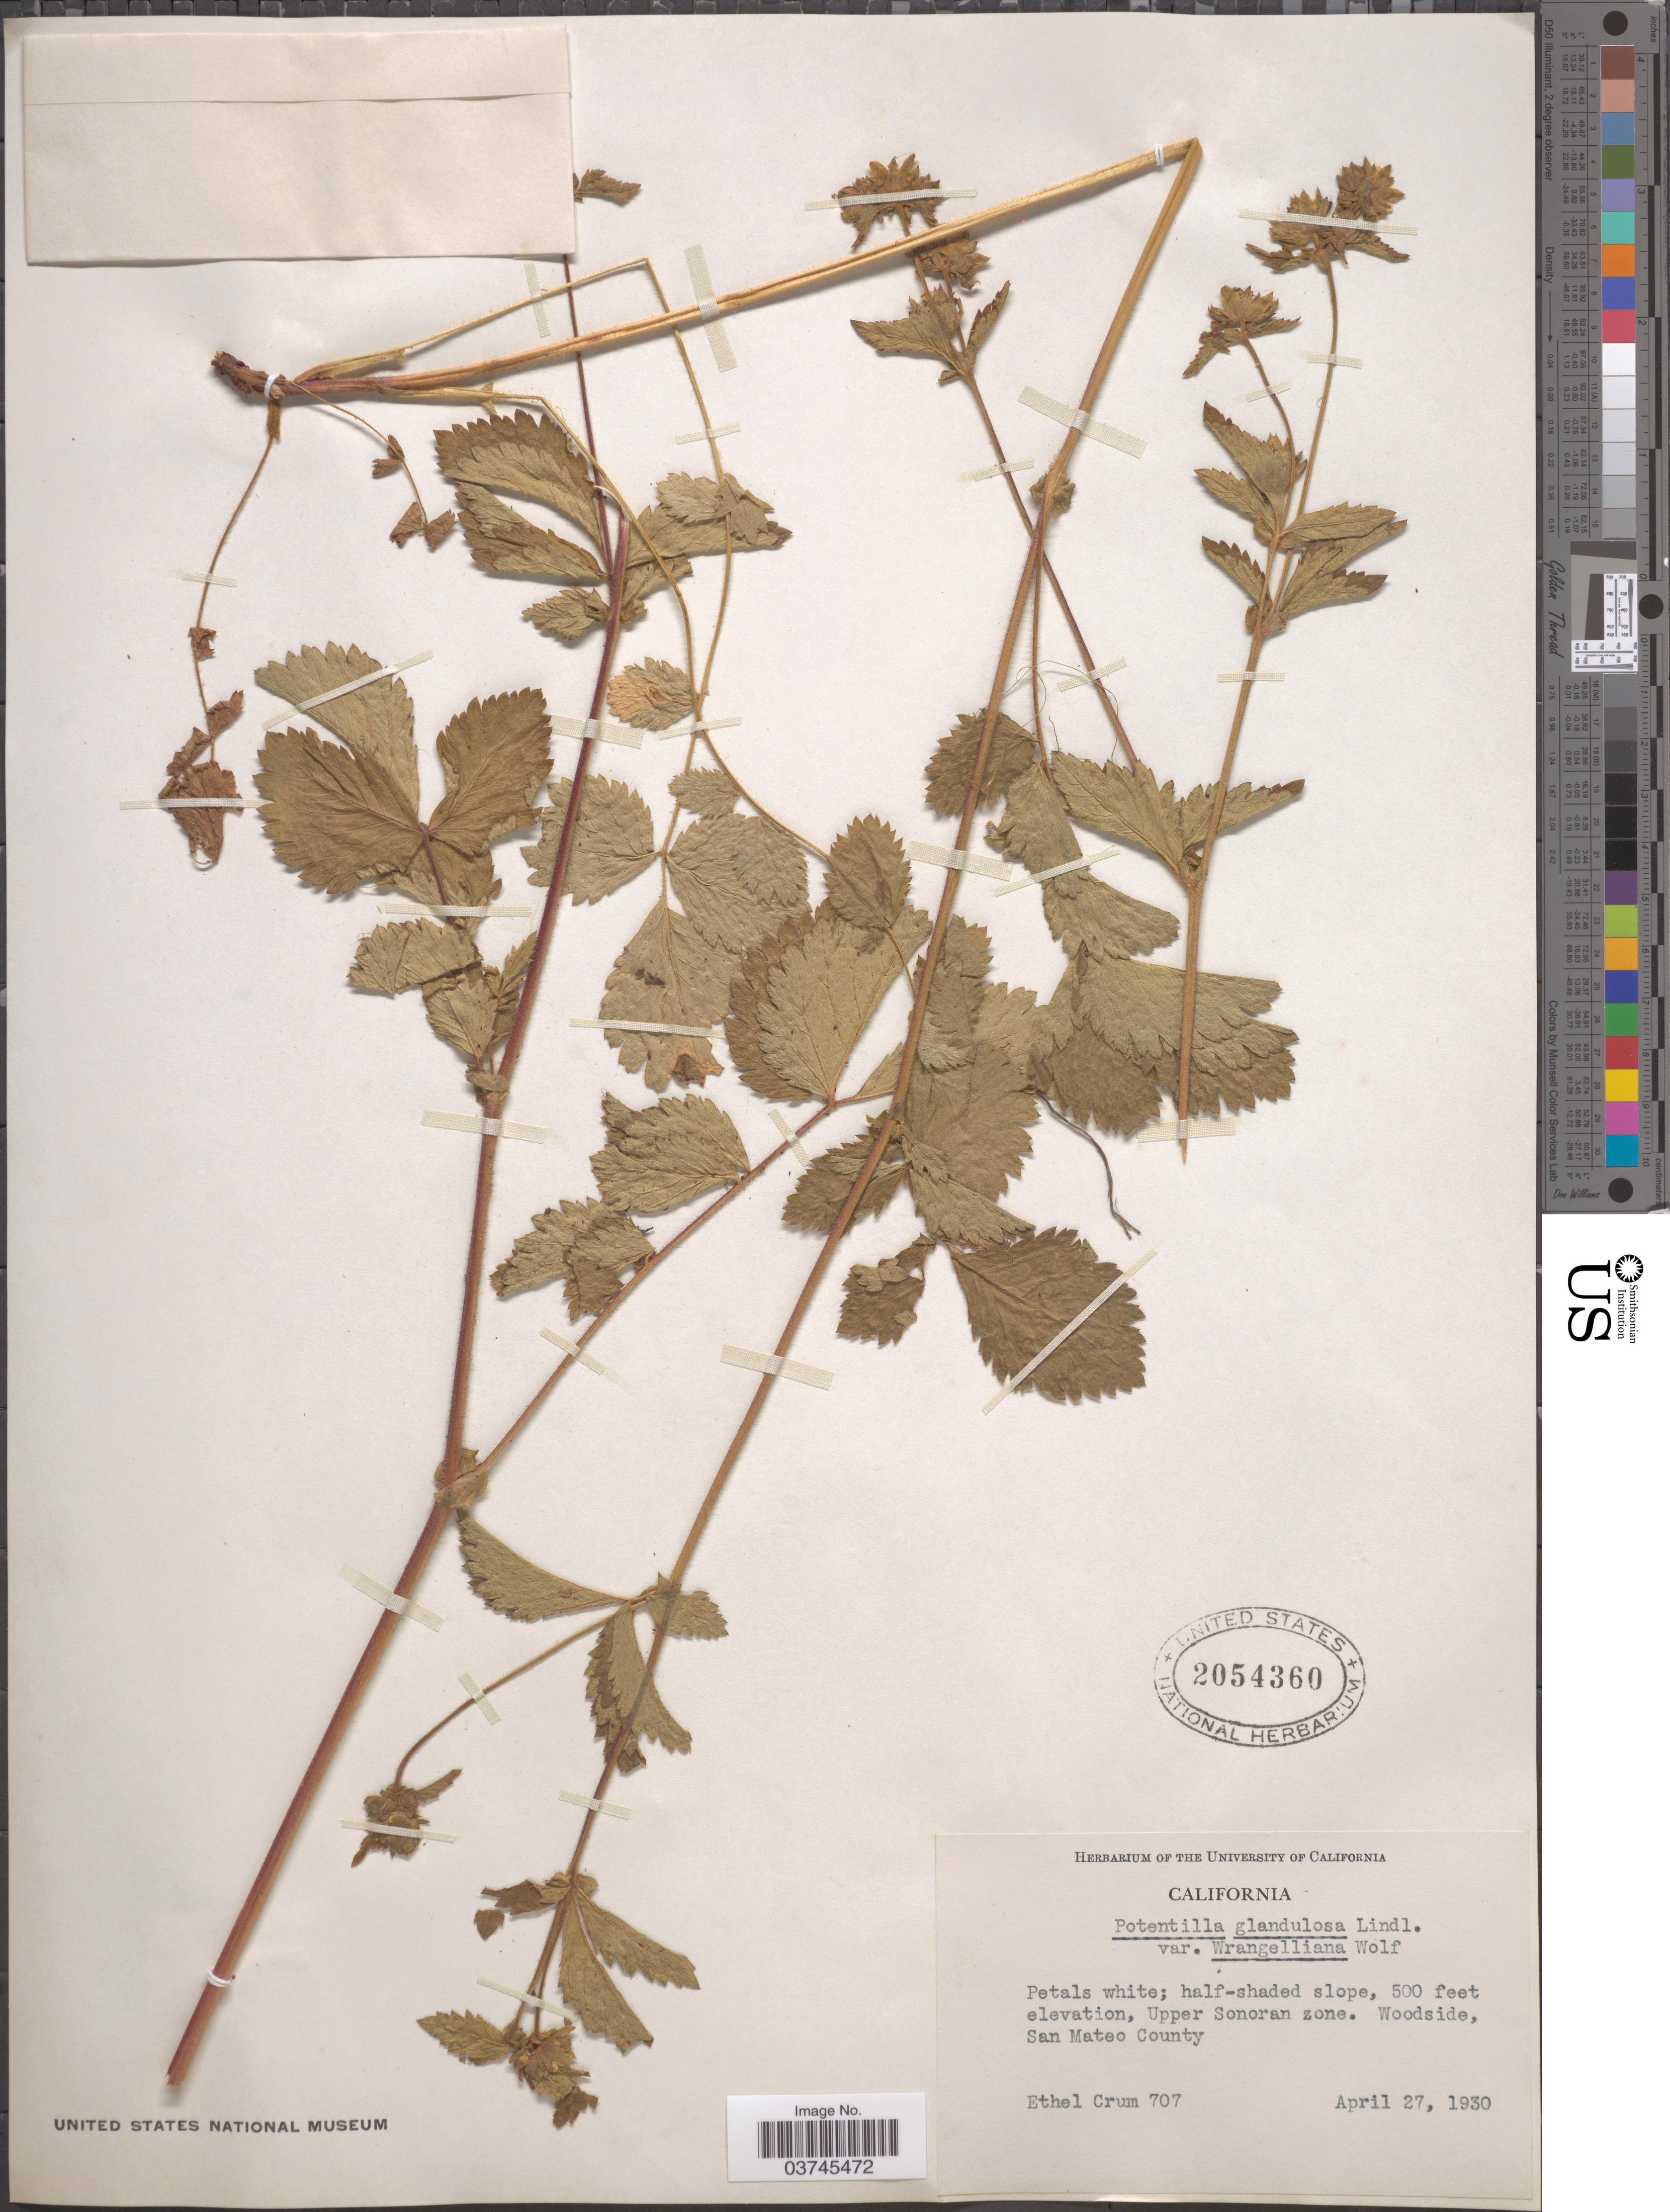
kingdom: Plantae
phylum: Tracheophyta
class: Magnoliopsida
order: Rosales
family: Rosaceae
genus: Drymocallis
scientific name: Drymocallis glandulosa var. wrangelliana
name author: (Greene) Ertter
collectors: E. K. Crum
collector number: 707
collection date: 1930-04-27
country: United States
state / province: California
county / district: San Mateo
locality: Upper Sonoran zone. Woodside, San Mateo County.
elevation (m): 152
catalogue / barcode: US 2054360